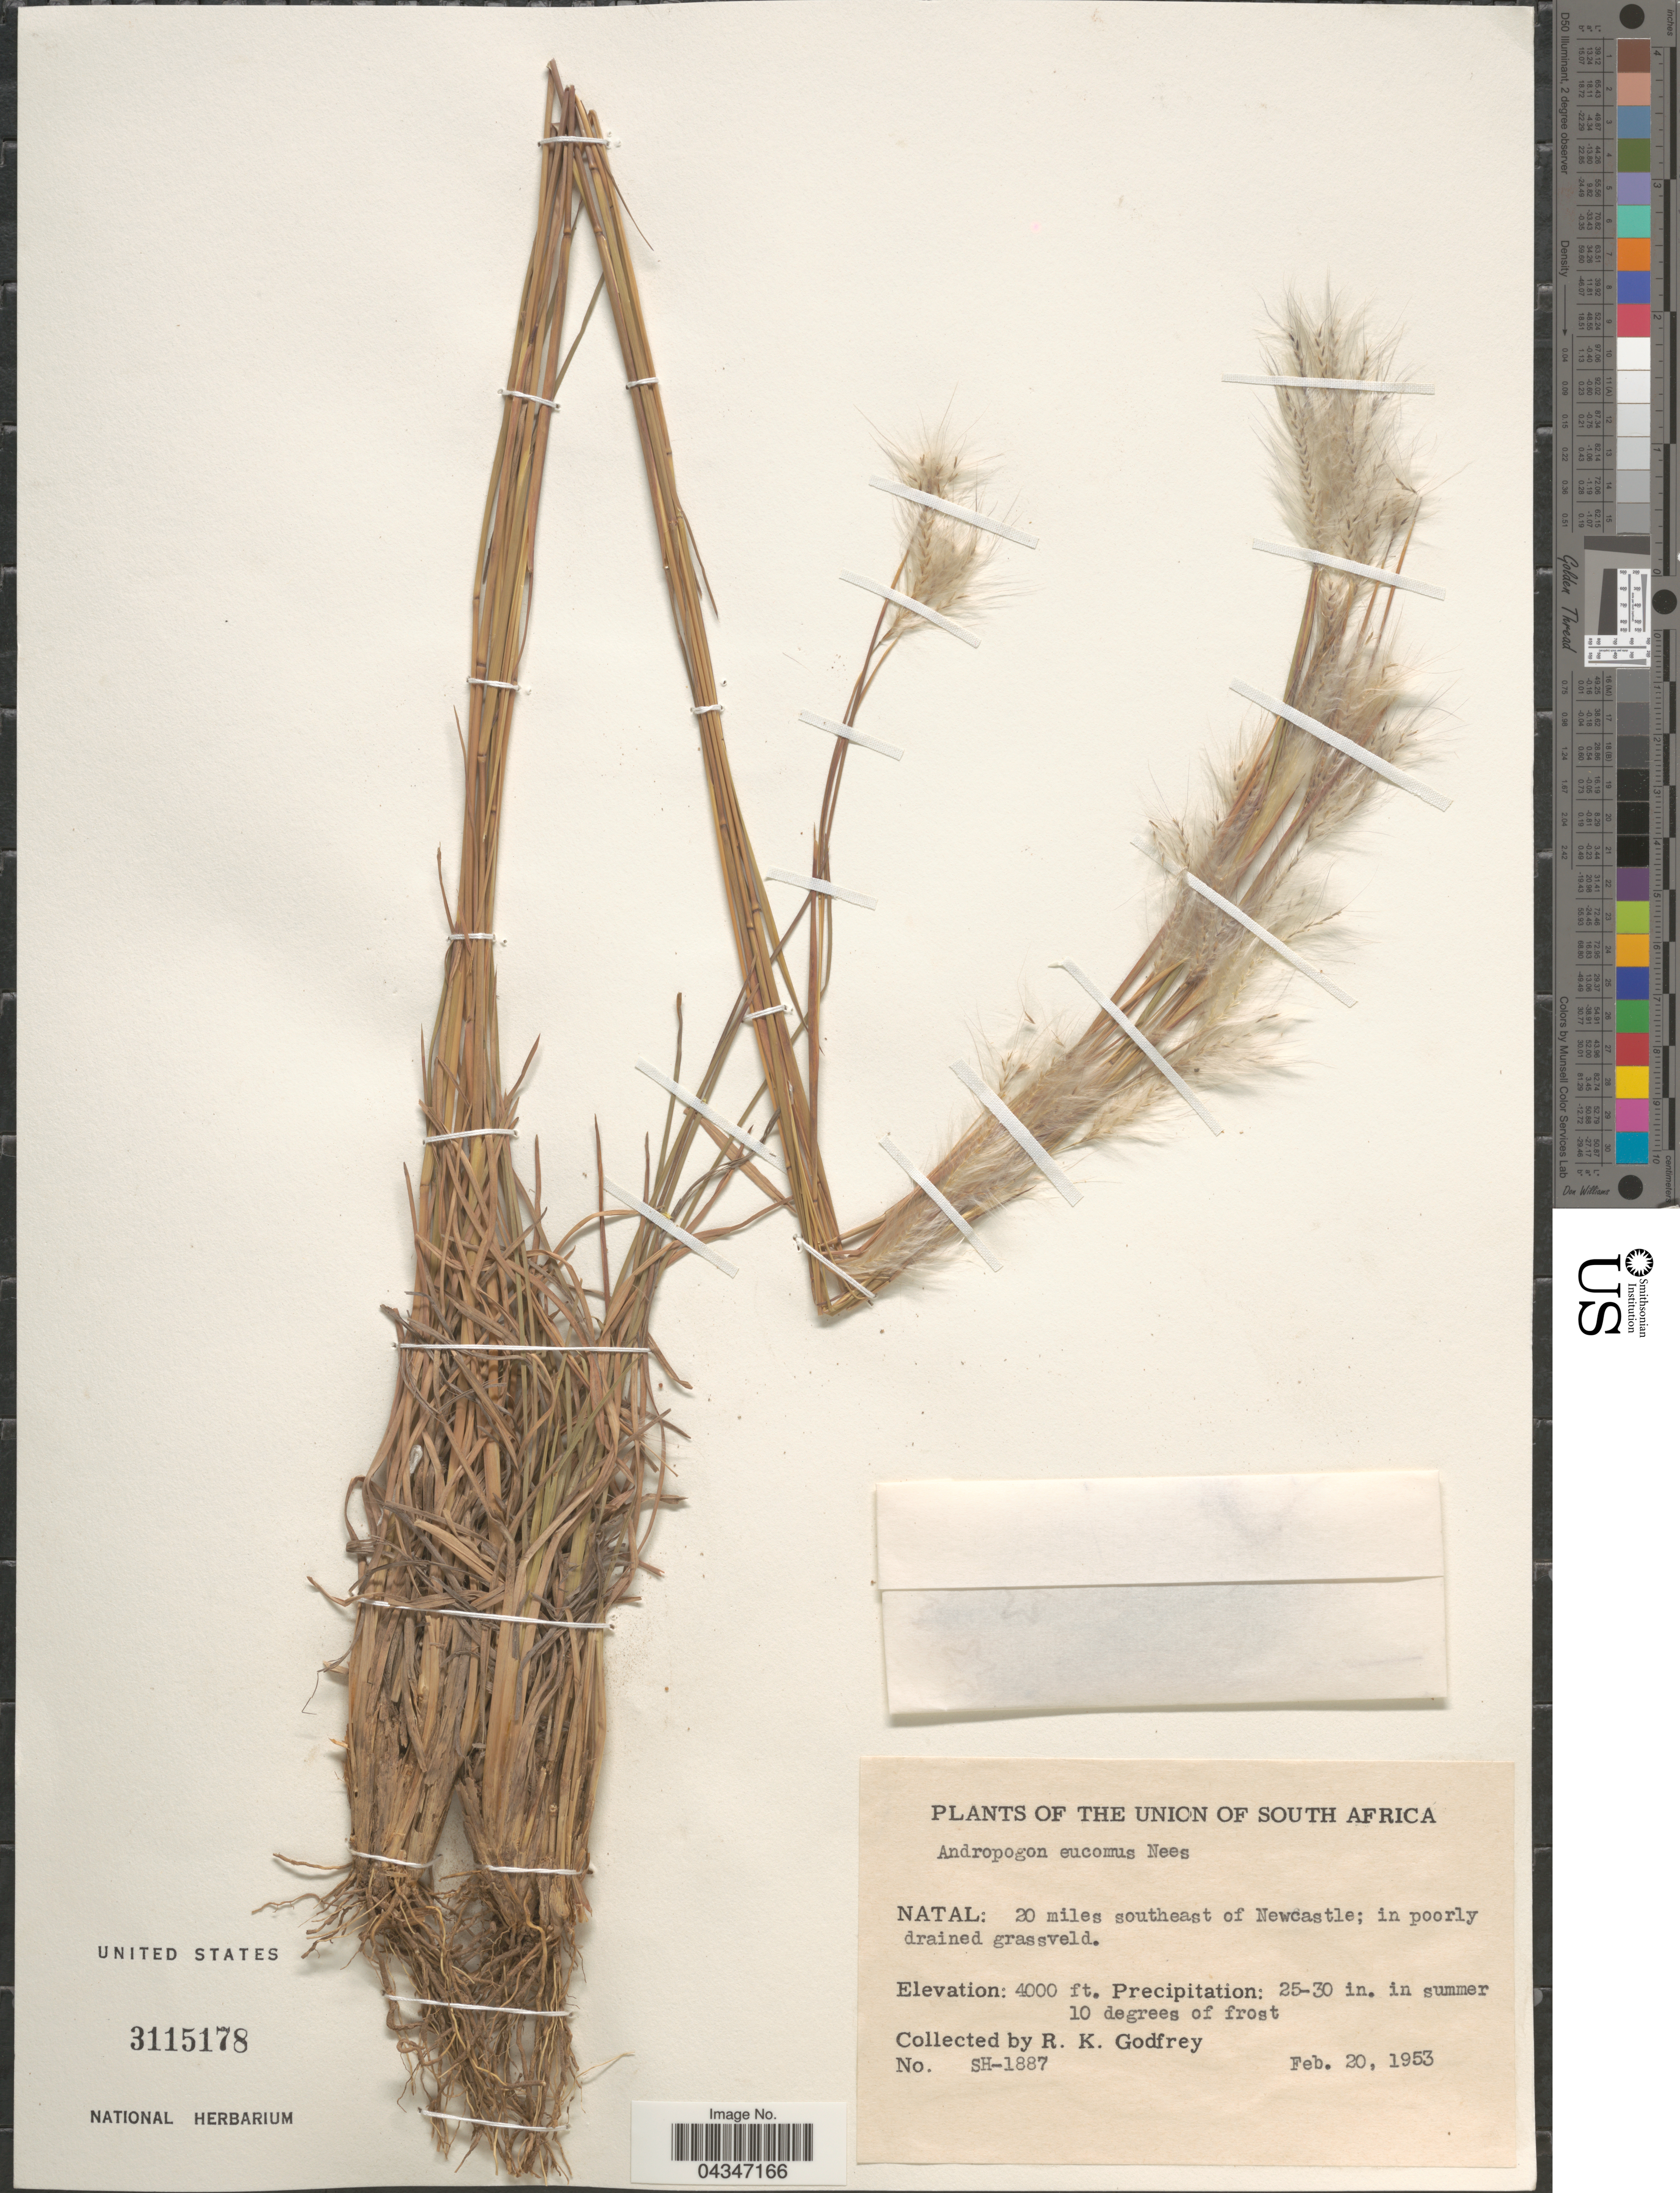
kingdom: Plantae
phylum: Tracheophyta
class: Liliopsida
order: Poales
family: Poaceae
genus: Andropogon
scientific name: Andropogon eucomus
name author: Nees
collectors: R. K. Godfrey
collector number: SH-1887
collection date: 1953-02-20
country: South Africa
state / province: KwaZulu-Natal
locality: The Union of South Africa. Natal: 20 miles southeast of Newcastle.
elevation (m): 1219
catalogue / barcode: US 3115178